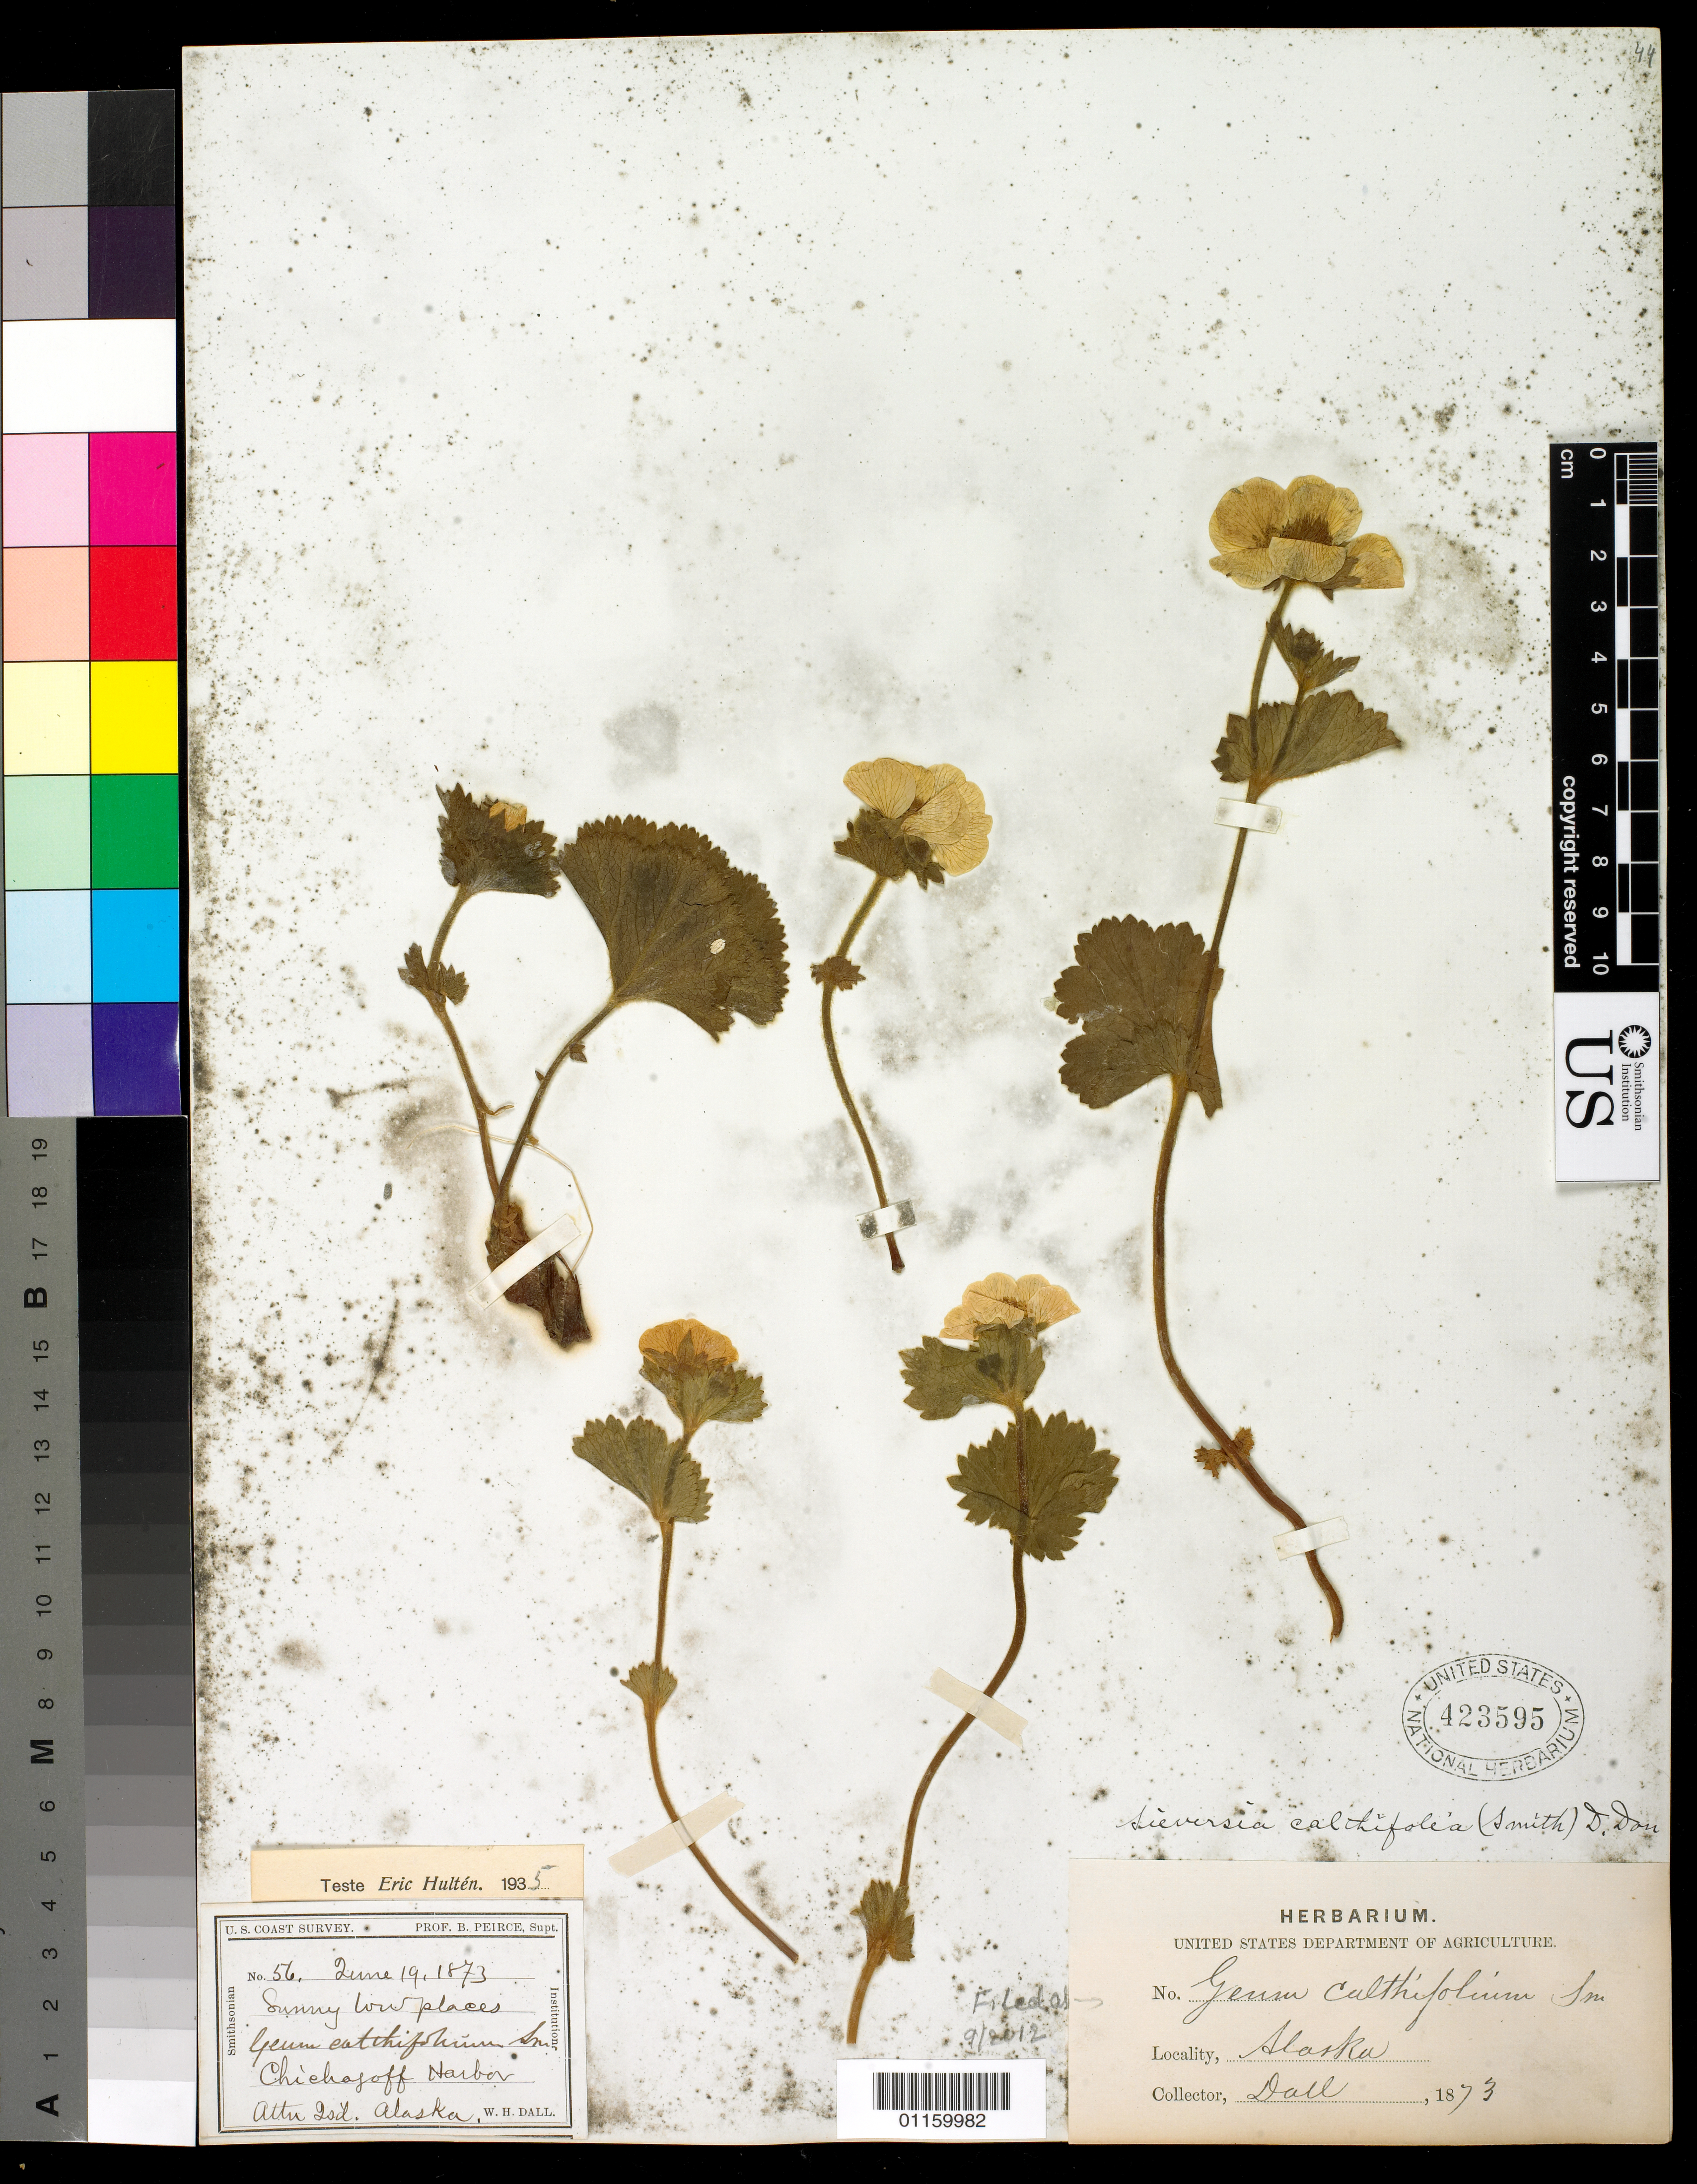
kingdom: Plantae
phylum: Tracheophyta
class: Magnoliopsida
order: Rosales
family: Rosaceae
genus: Geum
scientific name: Geum calthifolium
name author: Menzies ex Sm.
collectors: W. Dall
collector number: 56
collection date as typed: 19 Jun 1873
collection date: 1873-06-19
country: United States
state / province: Alaska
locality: Chichagof Island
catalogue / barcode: US 423595